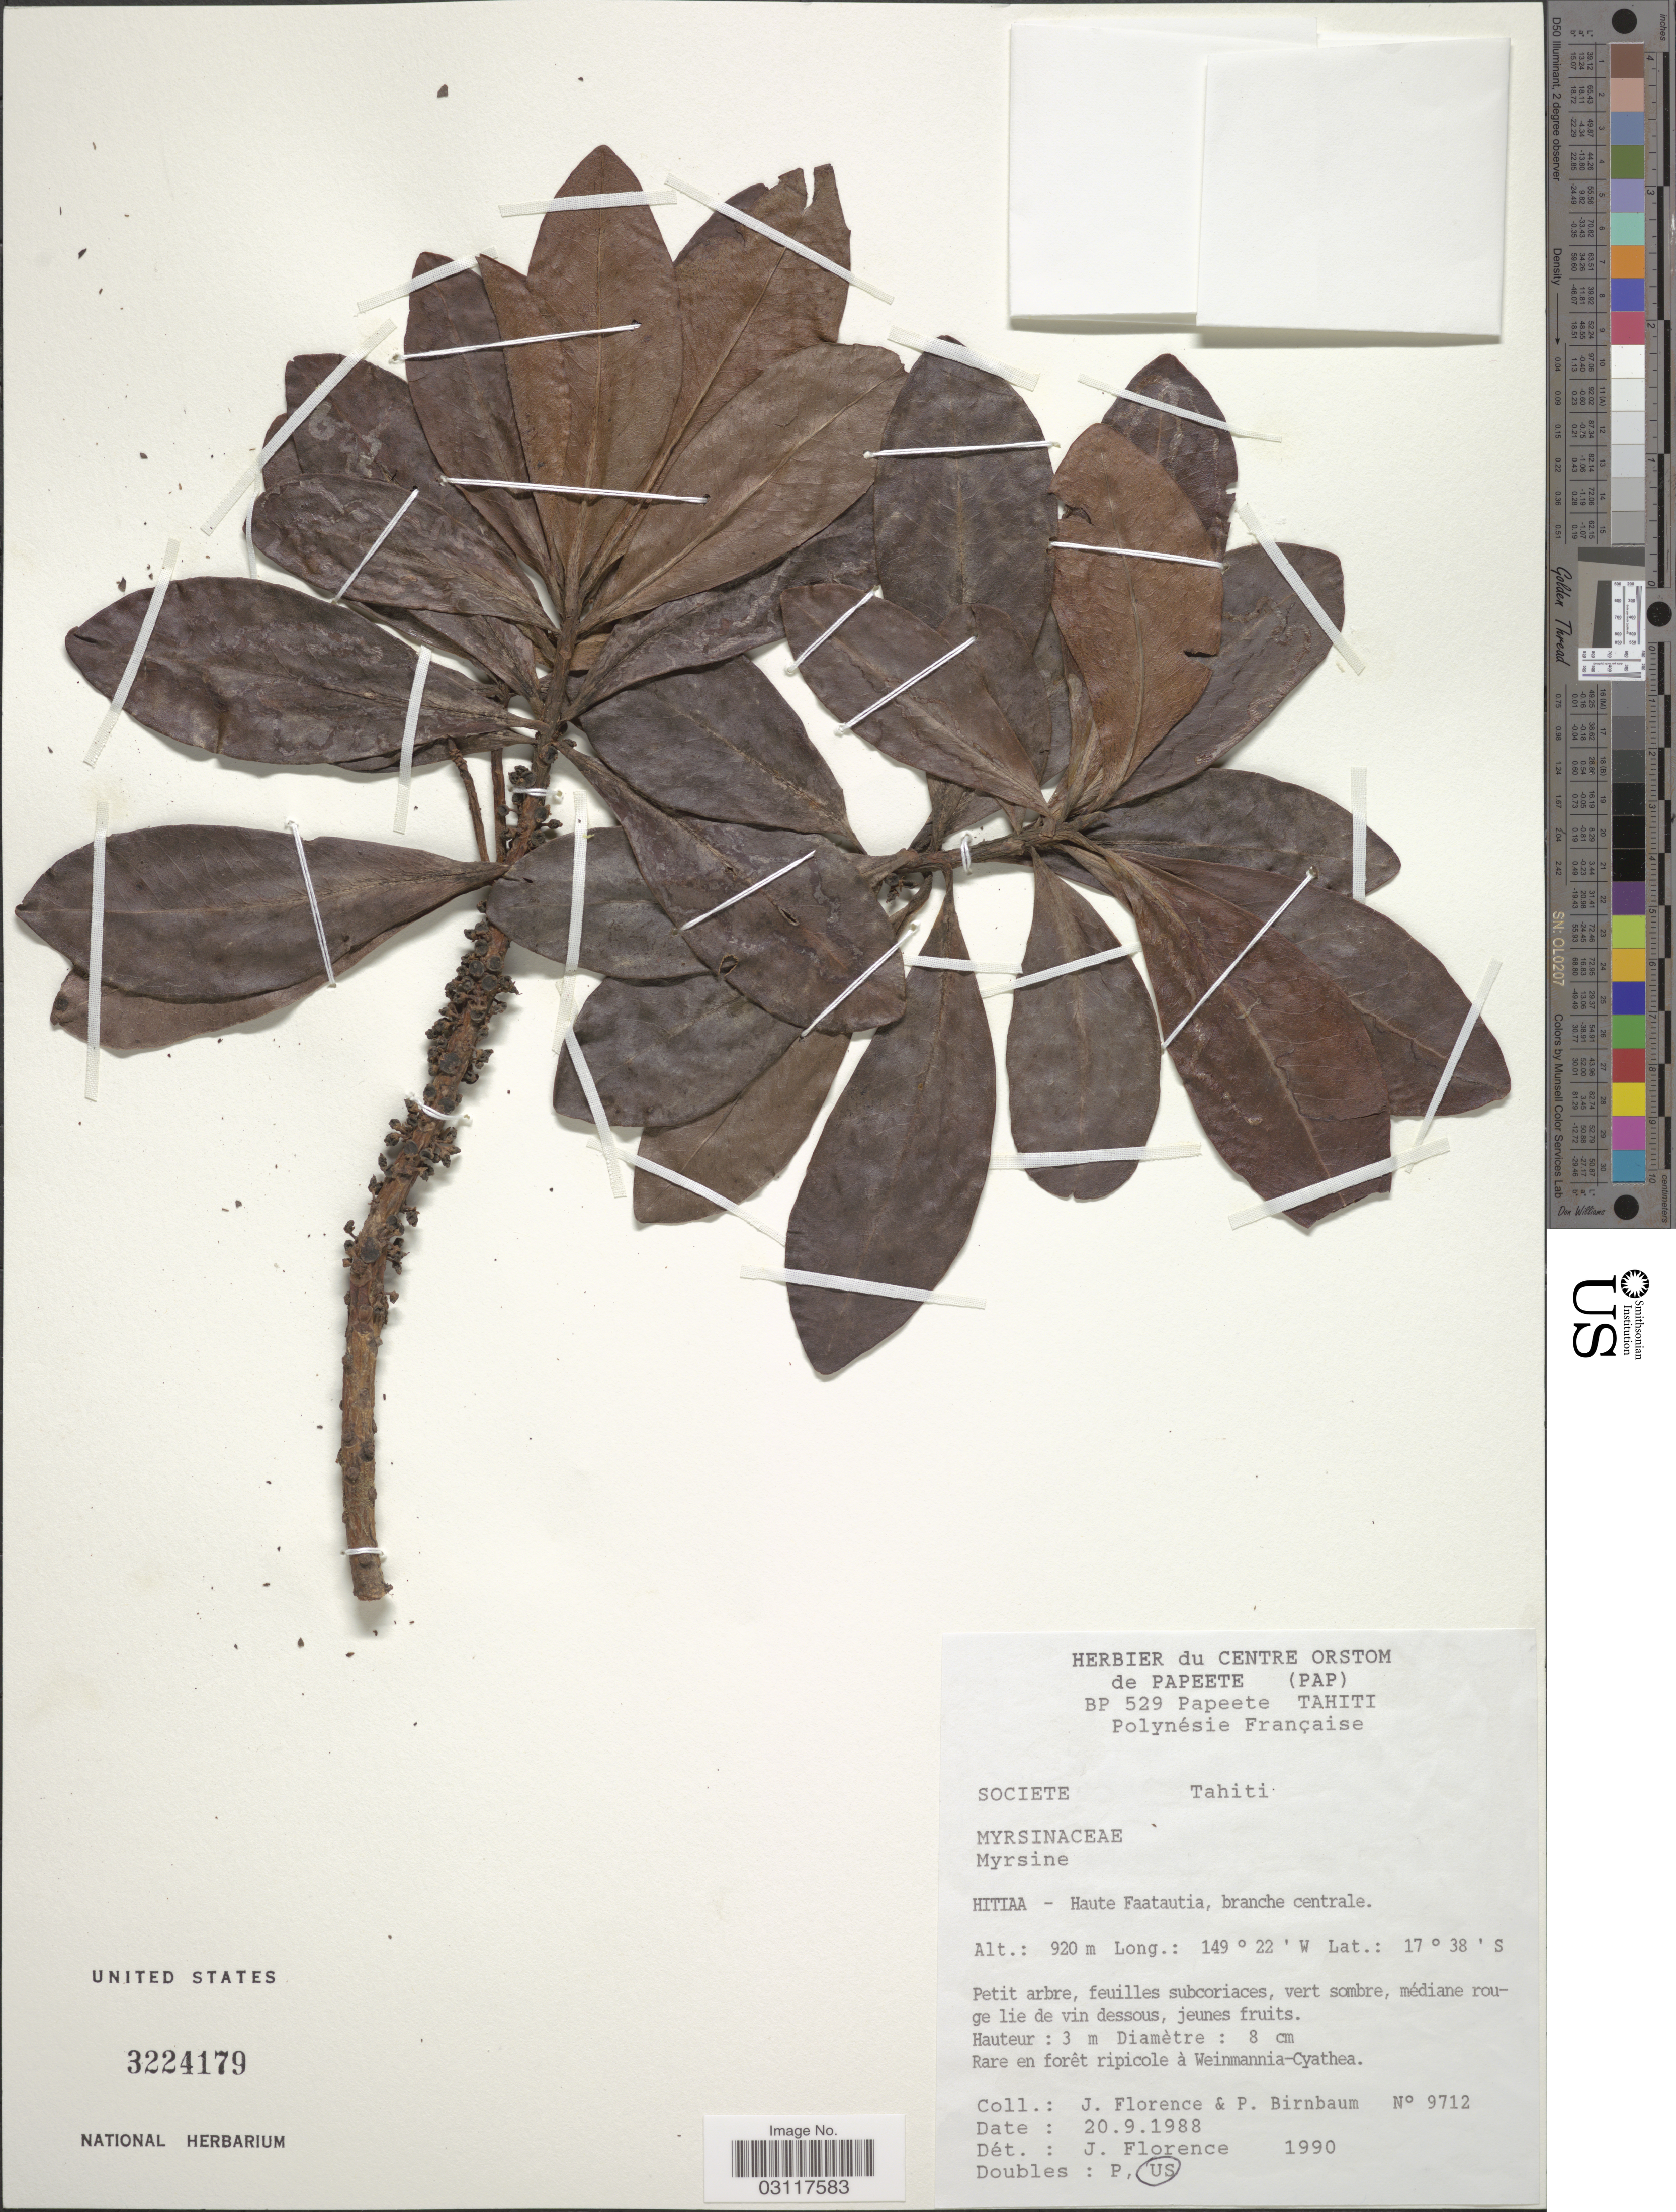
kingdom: Plantae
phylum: Tracheophyta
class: Magnoliopsida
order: Ericales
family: Primulaceae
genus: Myrsine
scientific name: Myrsine sp.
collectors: J. Florence & P. Birnbaum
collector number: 9712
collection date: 1988-09-20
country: French Polynesia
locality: Societe, Tahiti. Hitiaa - Haute Faatautia, branche centrale.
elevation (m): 920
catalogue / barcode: US 3224179